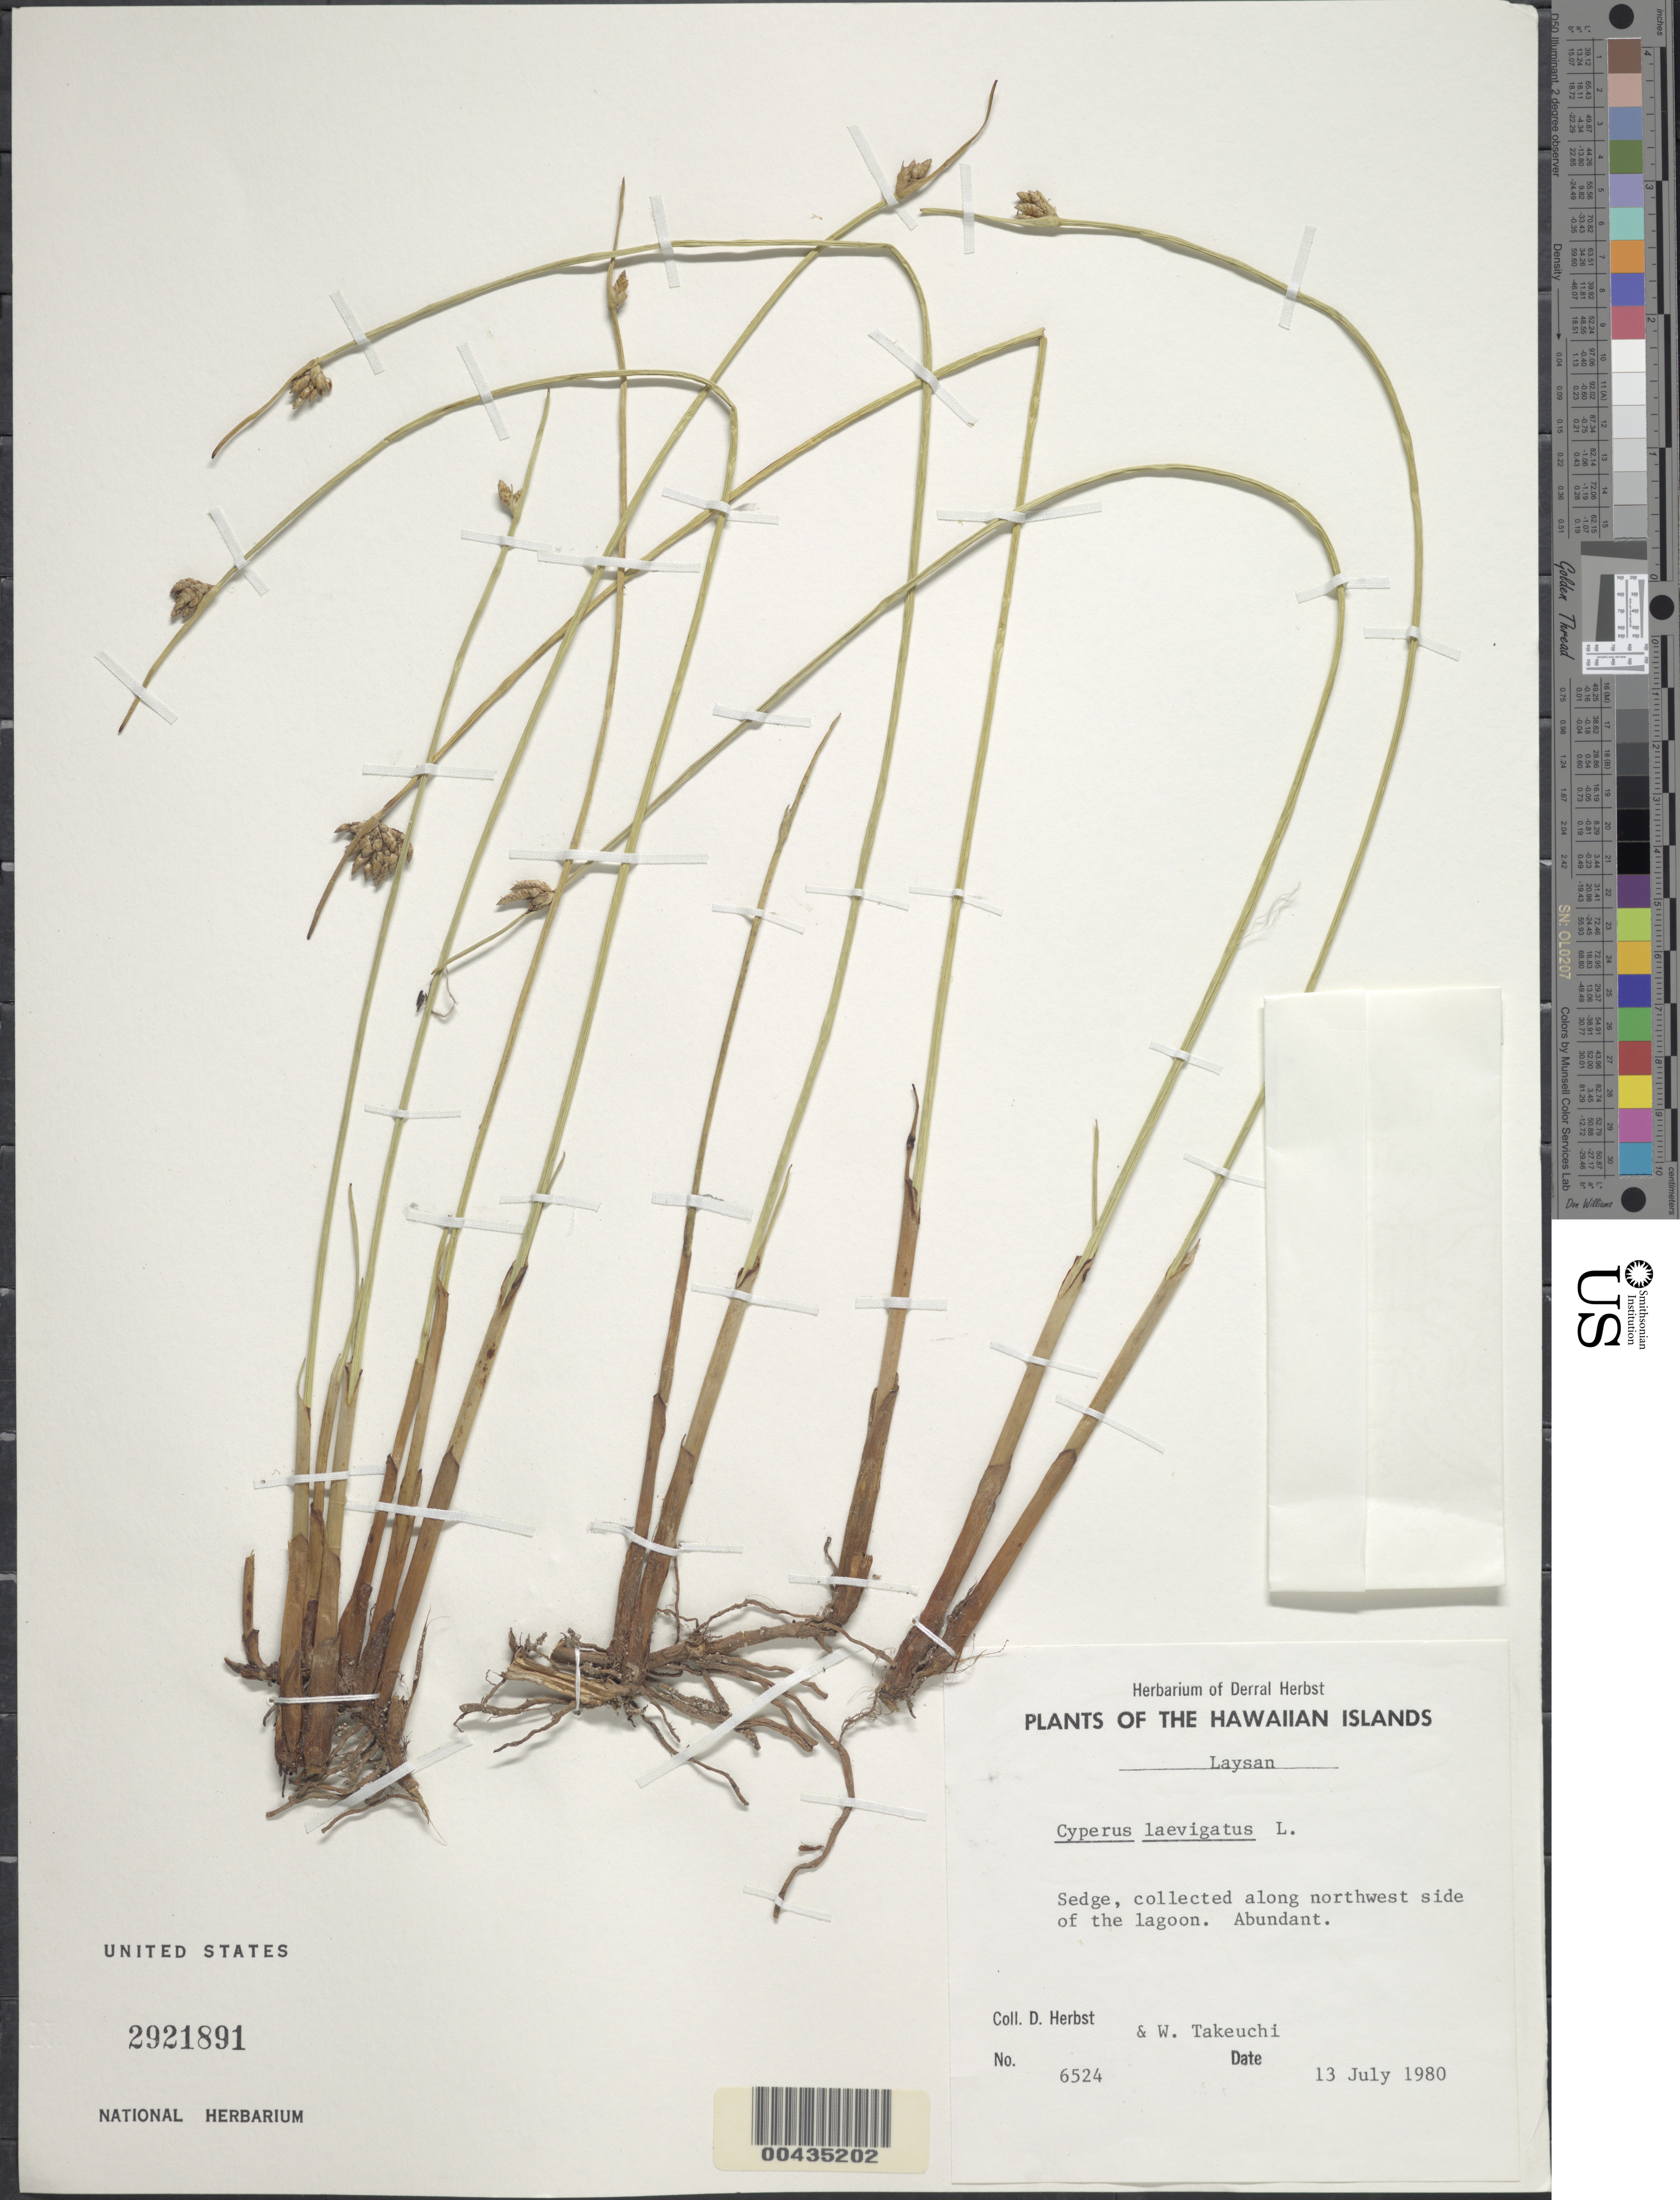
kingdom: Plantae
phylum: Tracheophyta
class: Liliopsida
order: Poales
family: Cyperaceae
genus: Cyperus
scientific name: Cyperus laevigatus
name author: L.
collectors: D. R. Herbst & W. N. Takeuchi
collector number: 6524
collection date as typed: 13 Jul 1980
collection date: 1980-07-13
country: United States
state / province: Hawaii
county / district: Honolulu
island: Laysan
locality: Along northwest side of the lagoon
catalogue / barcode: US 2921891